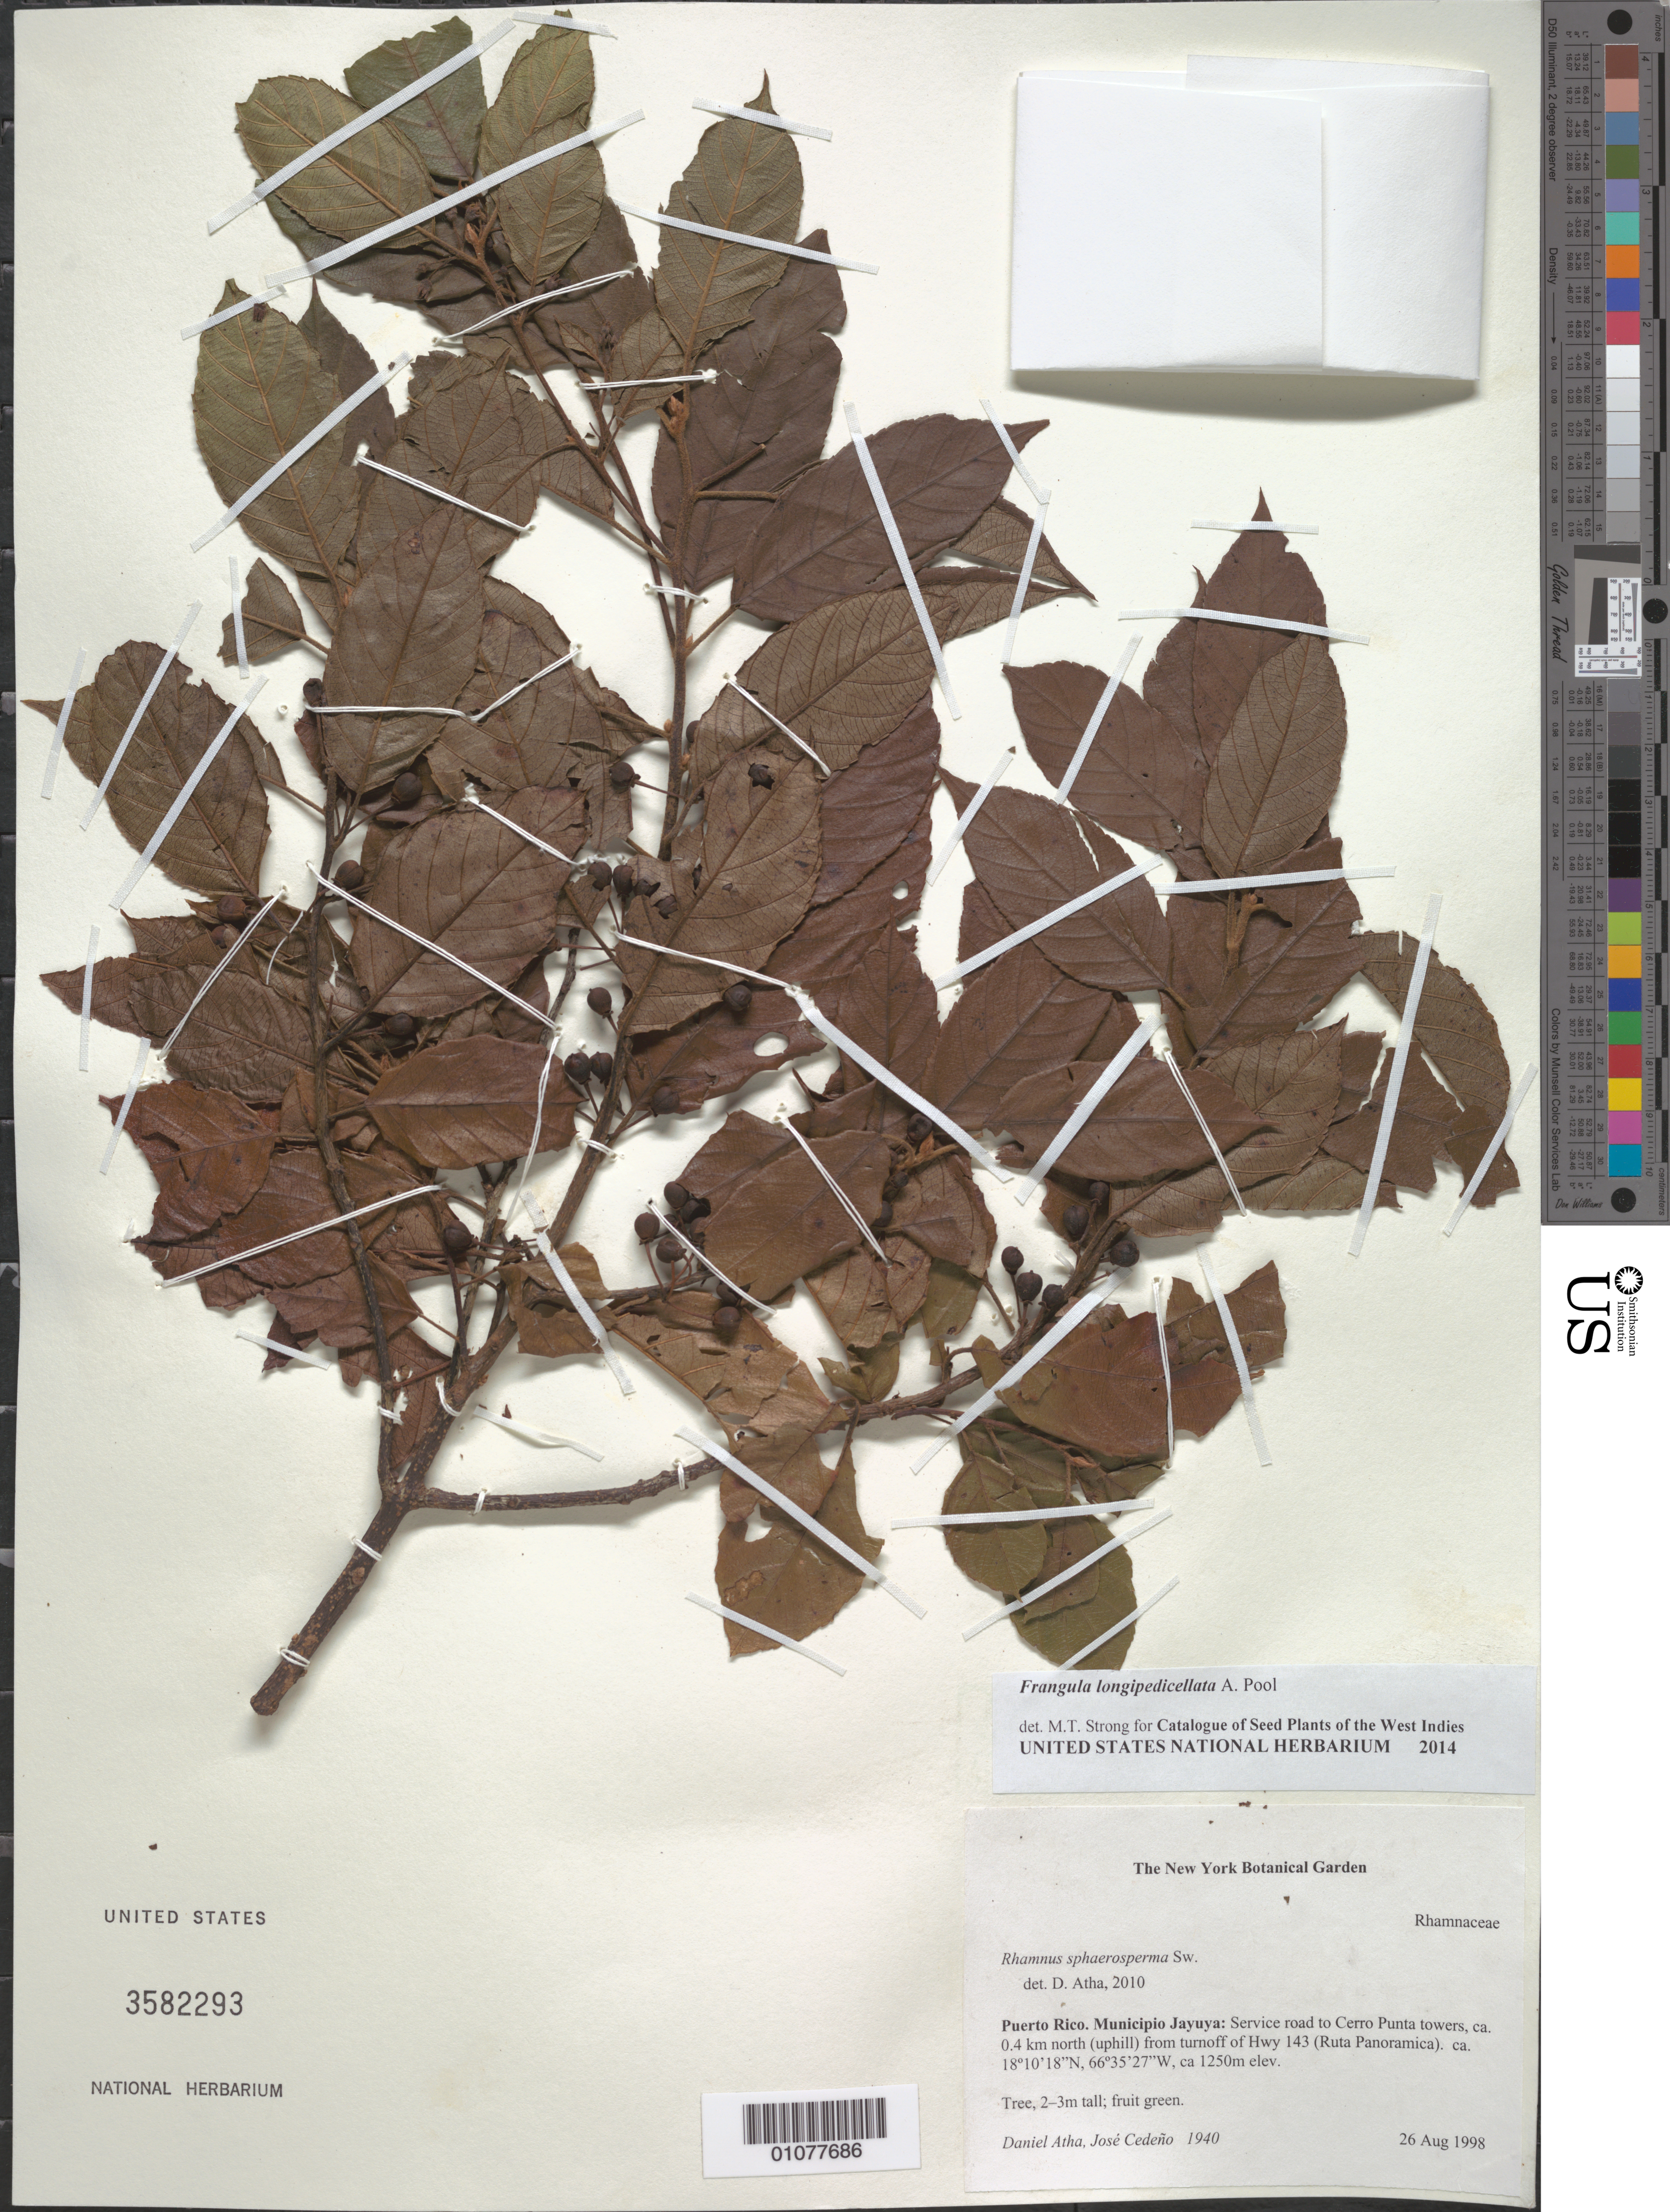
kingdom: Plantae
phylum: Tracheophyta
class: Magnoliopsida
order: Rosales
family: Rhamnaceae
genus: Frangula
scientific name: Frangula longipedicellata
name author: A. Pool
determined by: Strong, M. T., (US), Smithsonian Institution - National Museum of Natural History (UNITED STATES)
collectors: D. Atha & J. A. Cedeño M.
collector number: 1940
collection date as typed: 26 Aug 1998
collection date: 1998-08-26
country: Puerto Rico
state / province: Jayuya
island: Puerto Rico I.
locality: Municipio Jayuya; service road to Cerro Punta towers, ca. 0.4 km N (uphill) from turnoff of Hwy 143.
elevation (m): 1250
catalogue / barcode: US 3582293